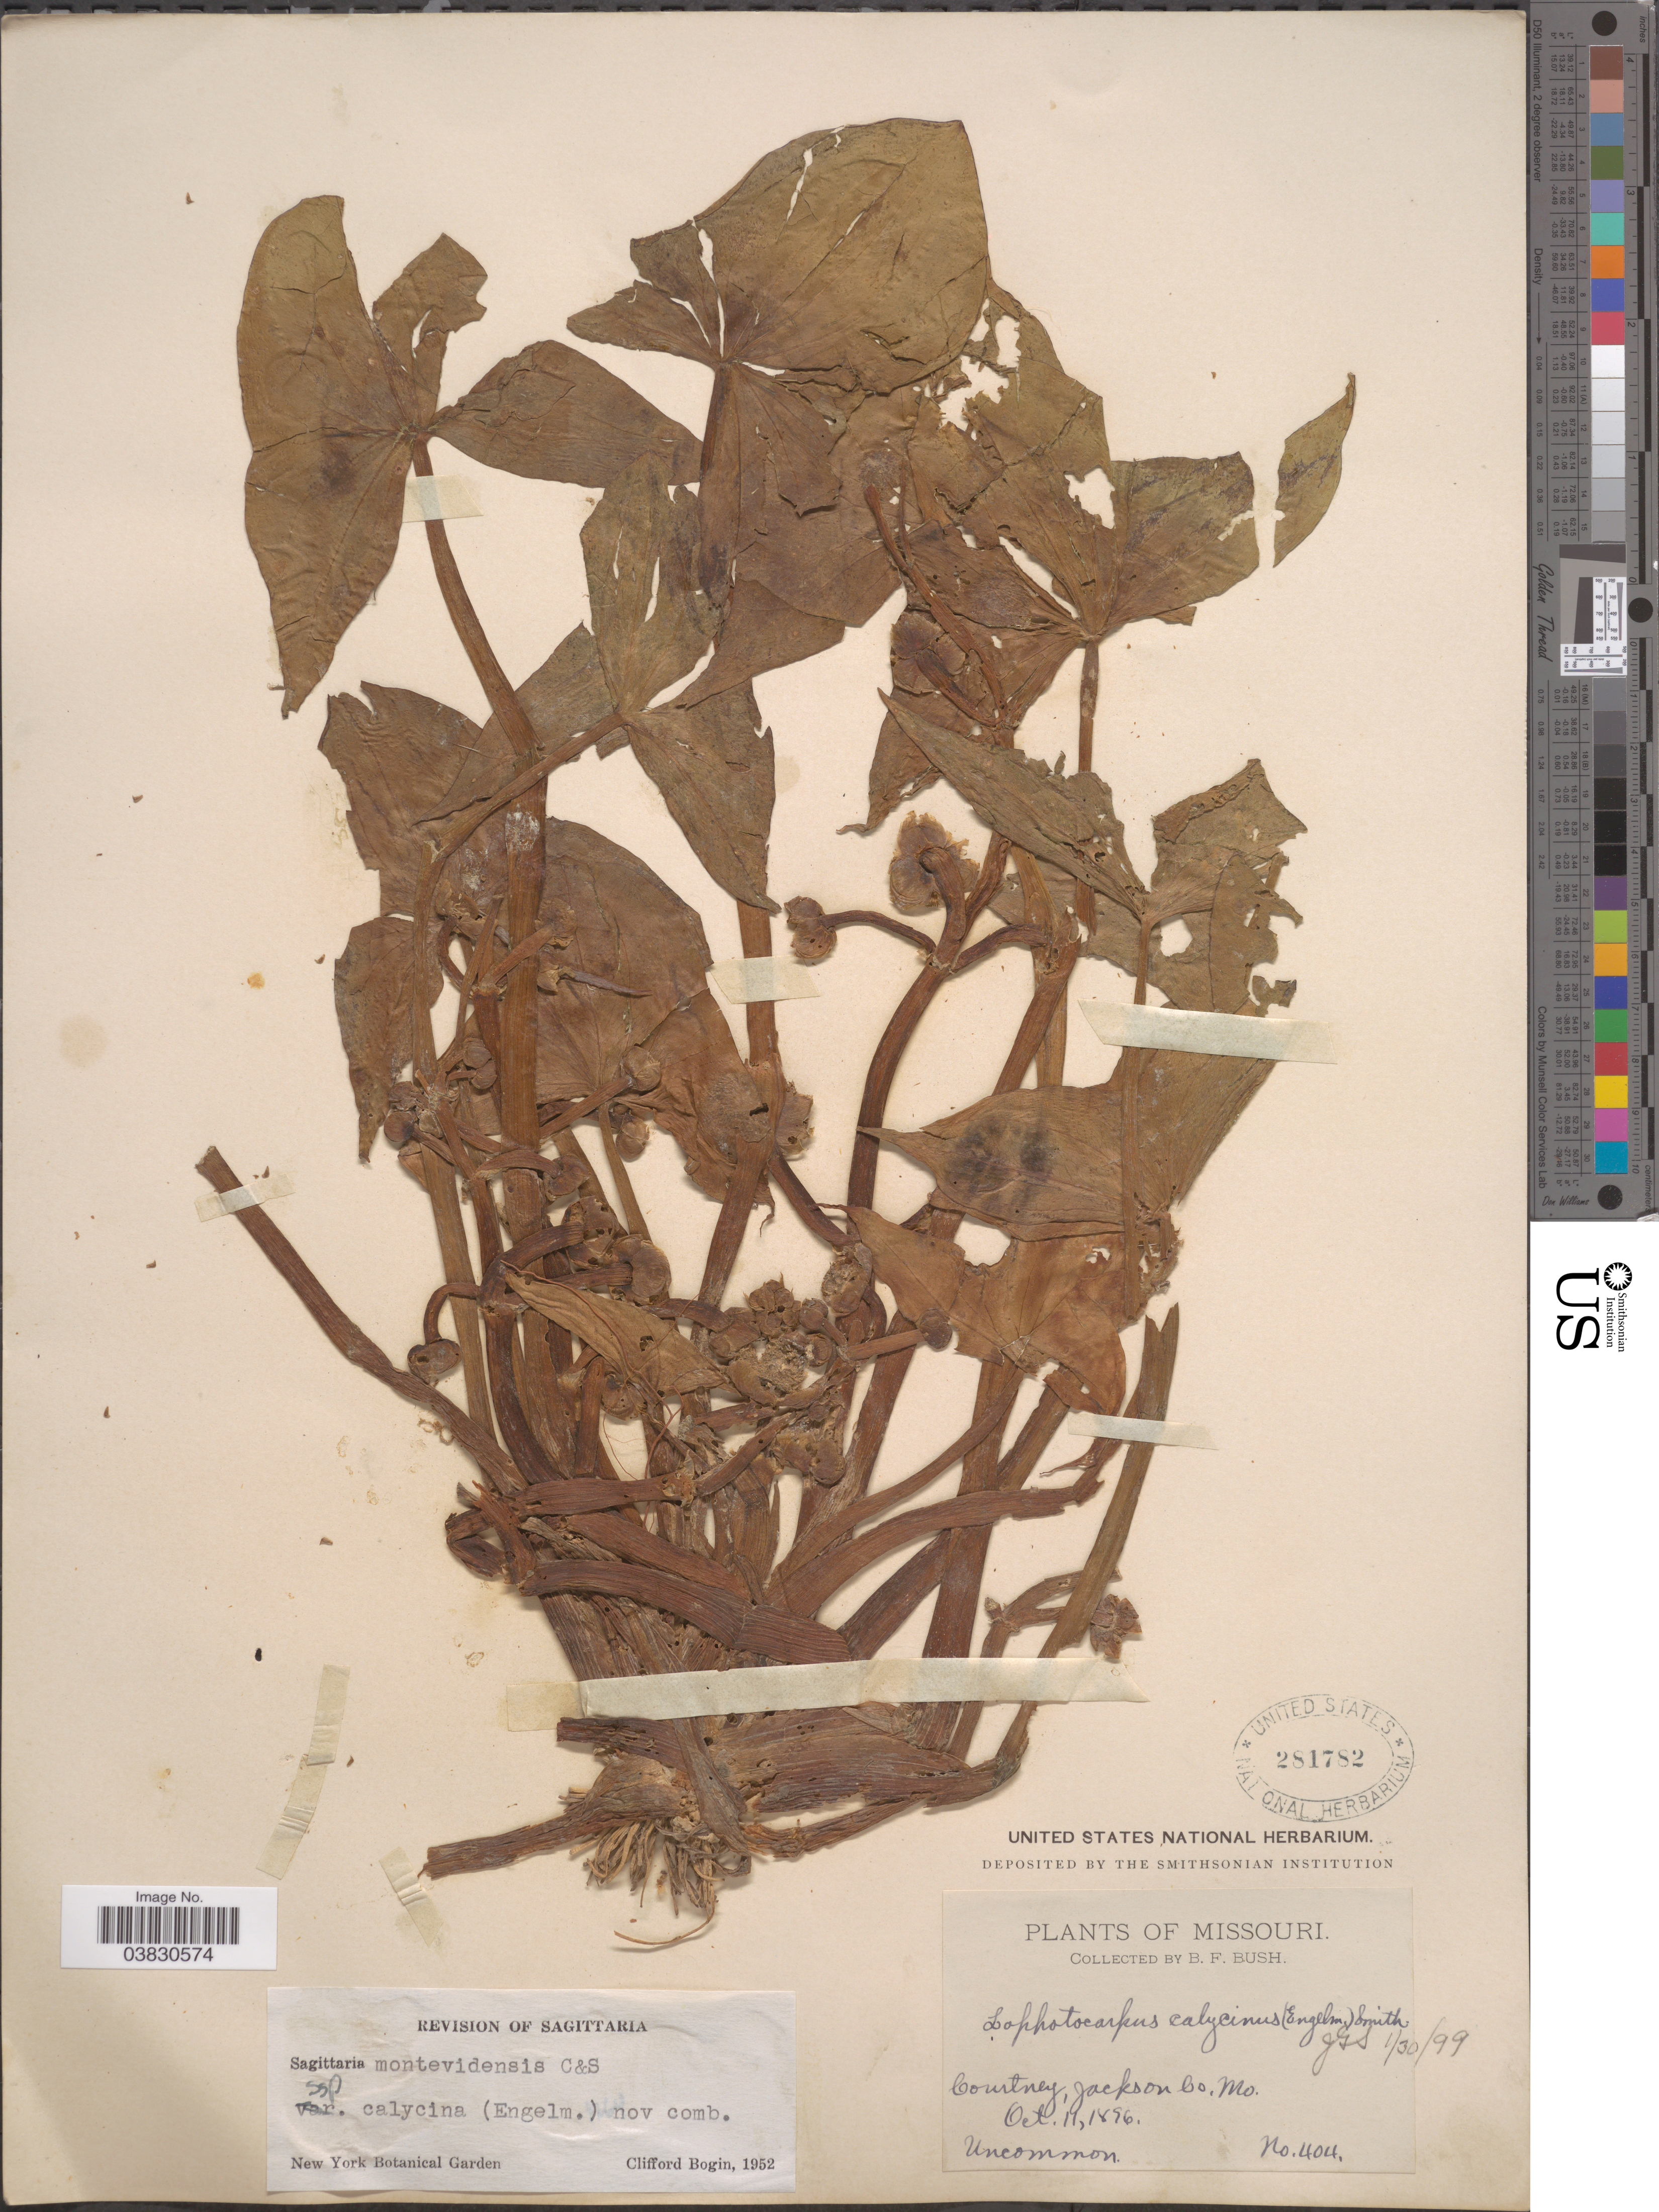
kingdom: Plantae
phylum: Tracheophyta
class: Liliopsida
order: Alismatales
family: Alismataceae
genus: Sagittaria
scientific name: Sagittaria montevidensis subsp. calycina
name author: Cham. & Schltdl.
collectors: B. F. Bush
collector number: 404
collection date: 1896-10-11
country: United States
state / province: Missouri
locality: Courtney, Jackson Co.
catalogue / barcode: US 281782